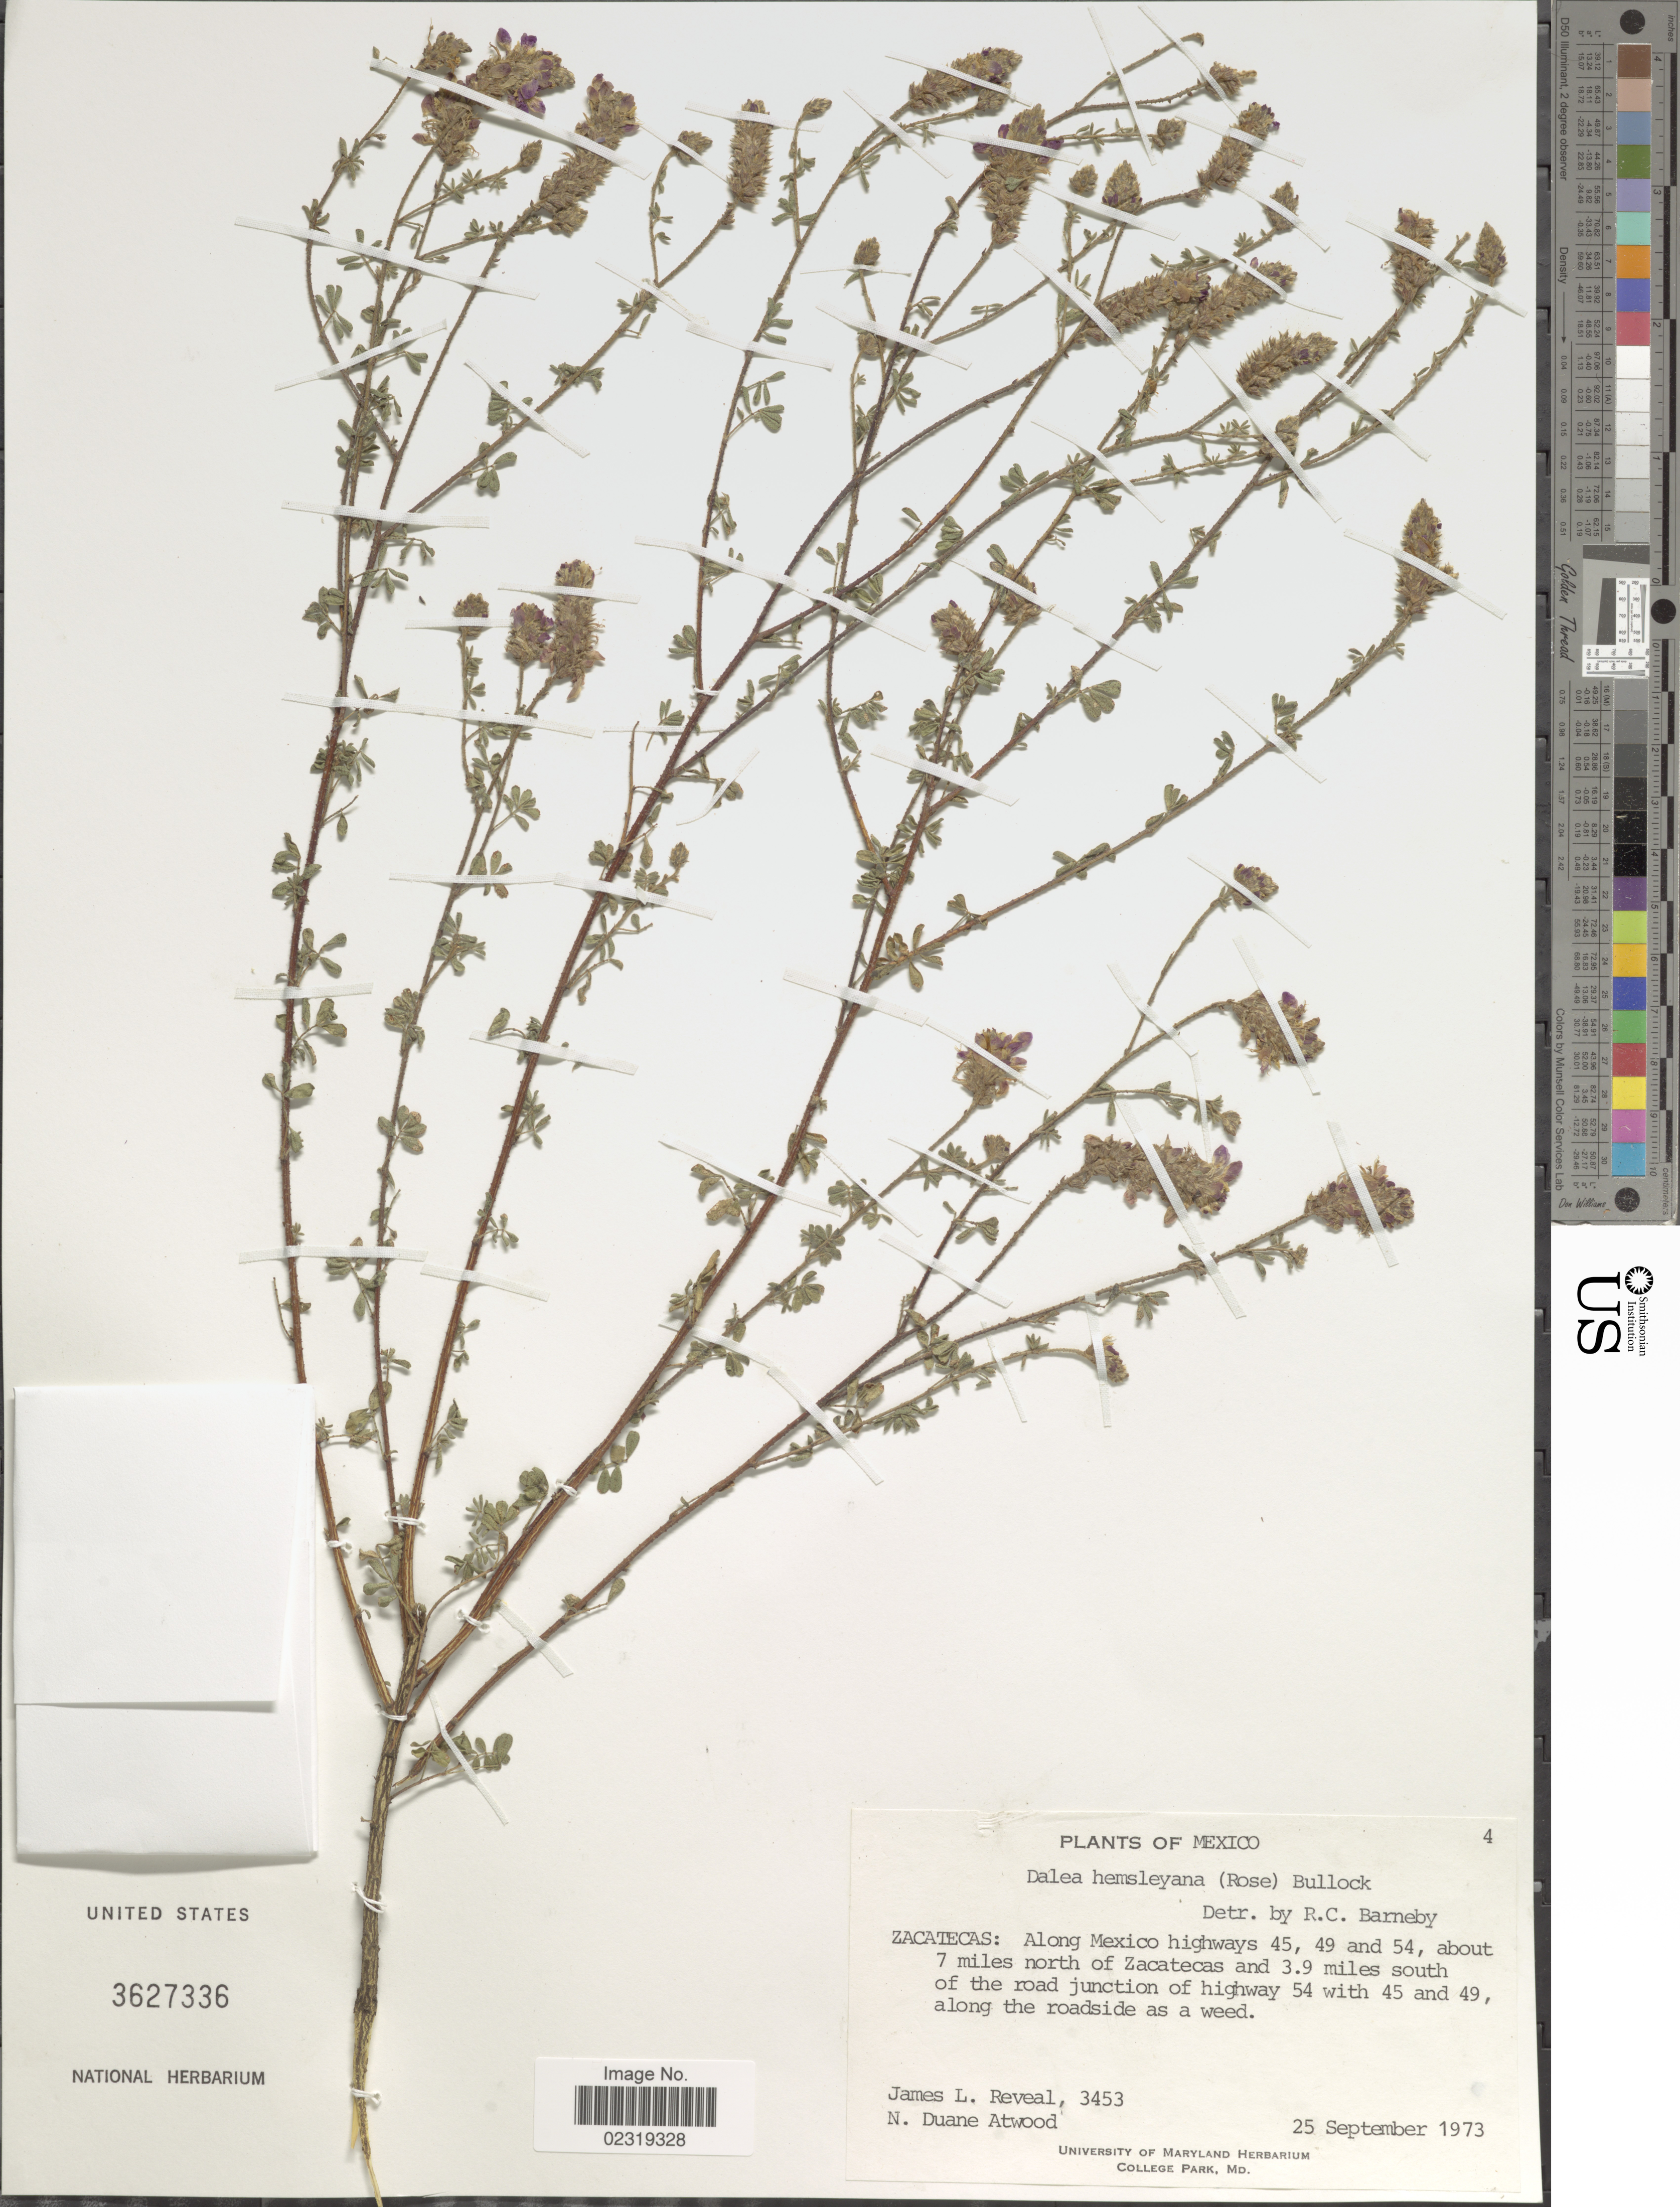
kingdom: Plantae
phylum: Tracheophyta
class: Magnoliopsida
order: Fabales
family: Fabaceae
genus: Dalea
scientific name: Dalea hemsleyana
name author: (M. Rose) Bullock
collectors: J. L. Reveal & N. Atwood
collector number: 3453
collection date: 1973-09-25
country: Mexico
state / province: Zacatecas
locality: Along Mexico highways 45, 49 and 54, about 7 miles north of Zacatecas and 3.9 miles south of the road junction of highway 54 with 45 and 49, along the roadside as a weed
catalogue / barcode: US 3627336